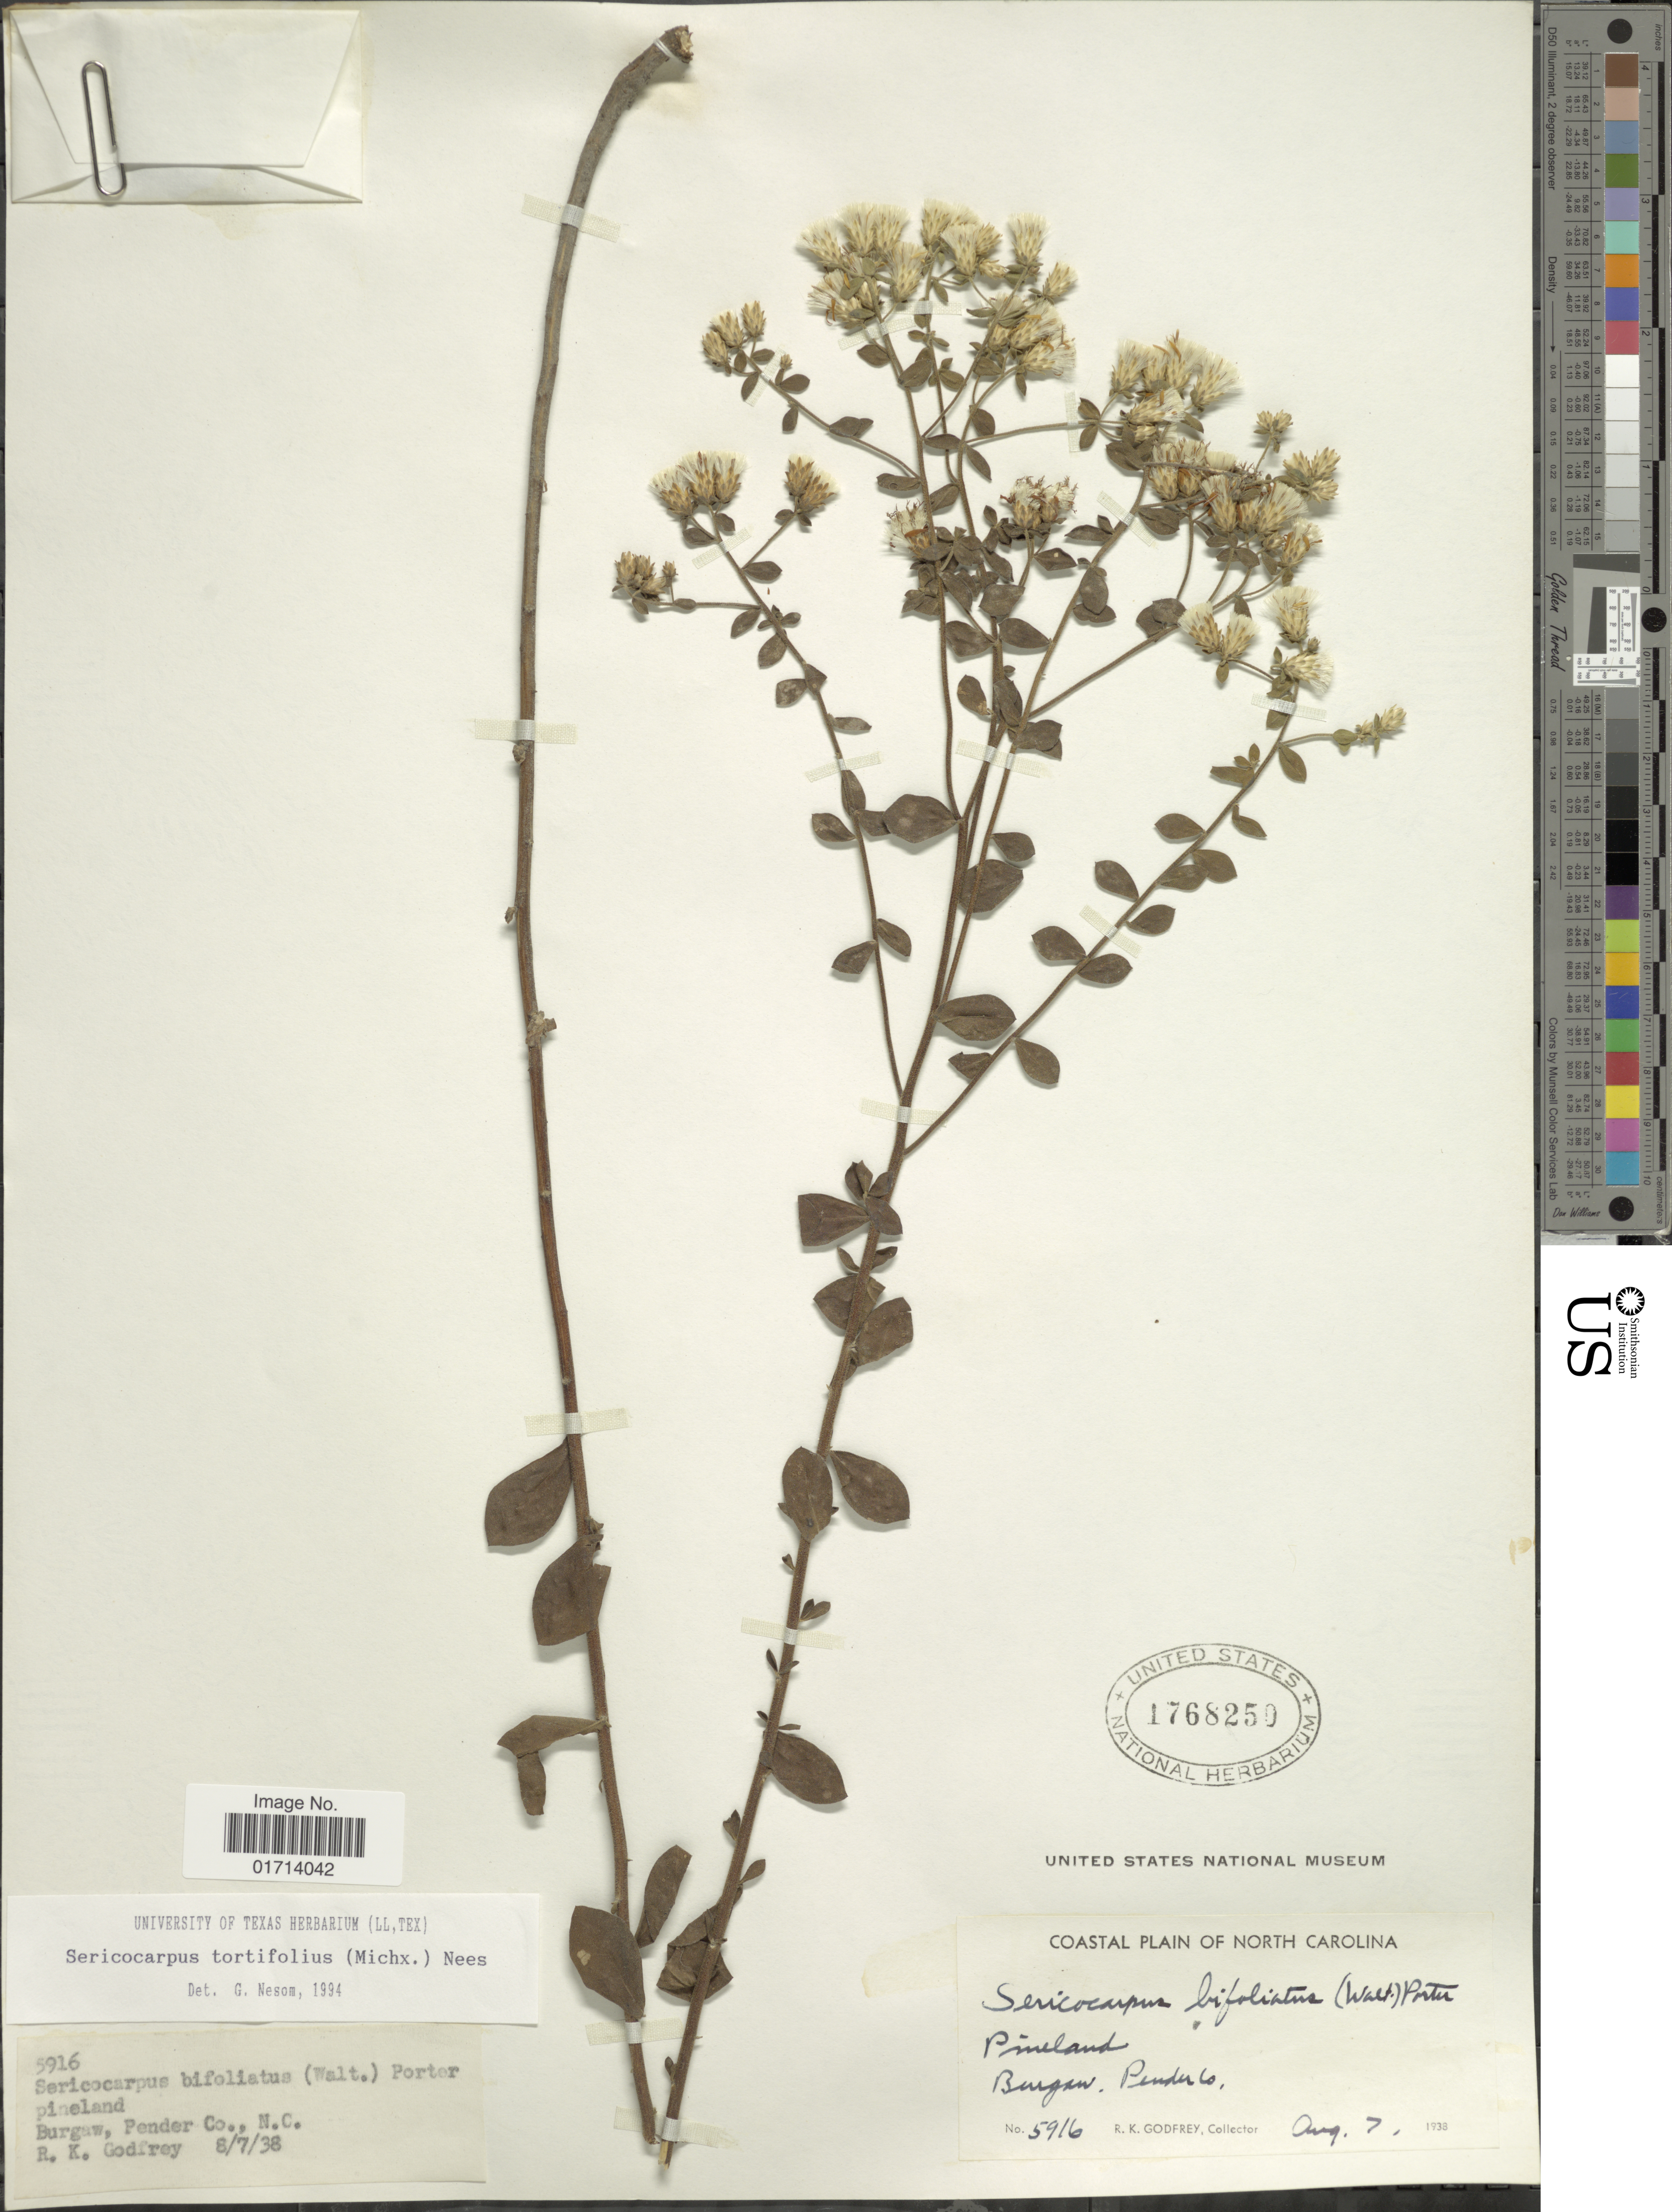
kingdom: Plantae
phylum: Tracheophyta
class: Magnoliopsida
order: Asterales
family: Asteraceae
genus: Sericocarpus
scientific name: Sericocarpus tortifolius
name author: (Michx.) Nees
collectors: R. K. Godfrey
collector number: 5916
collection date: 1938-08-07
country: United States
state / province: North Carolina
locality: Burgaw, Pender Co., N. C.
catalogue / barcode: US 1768250